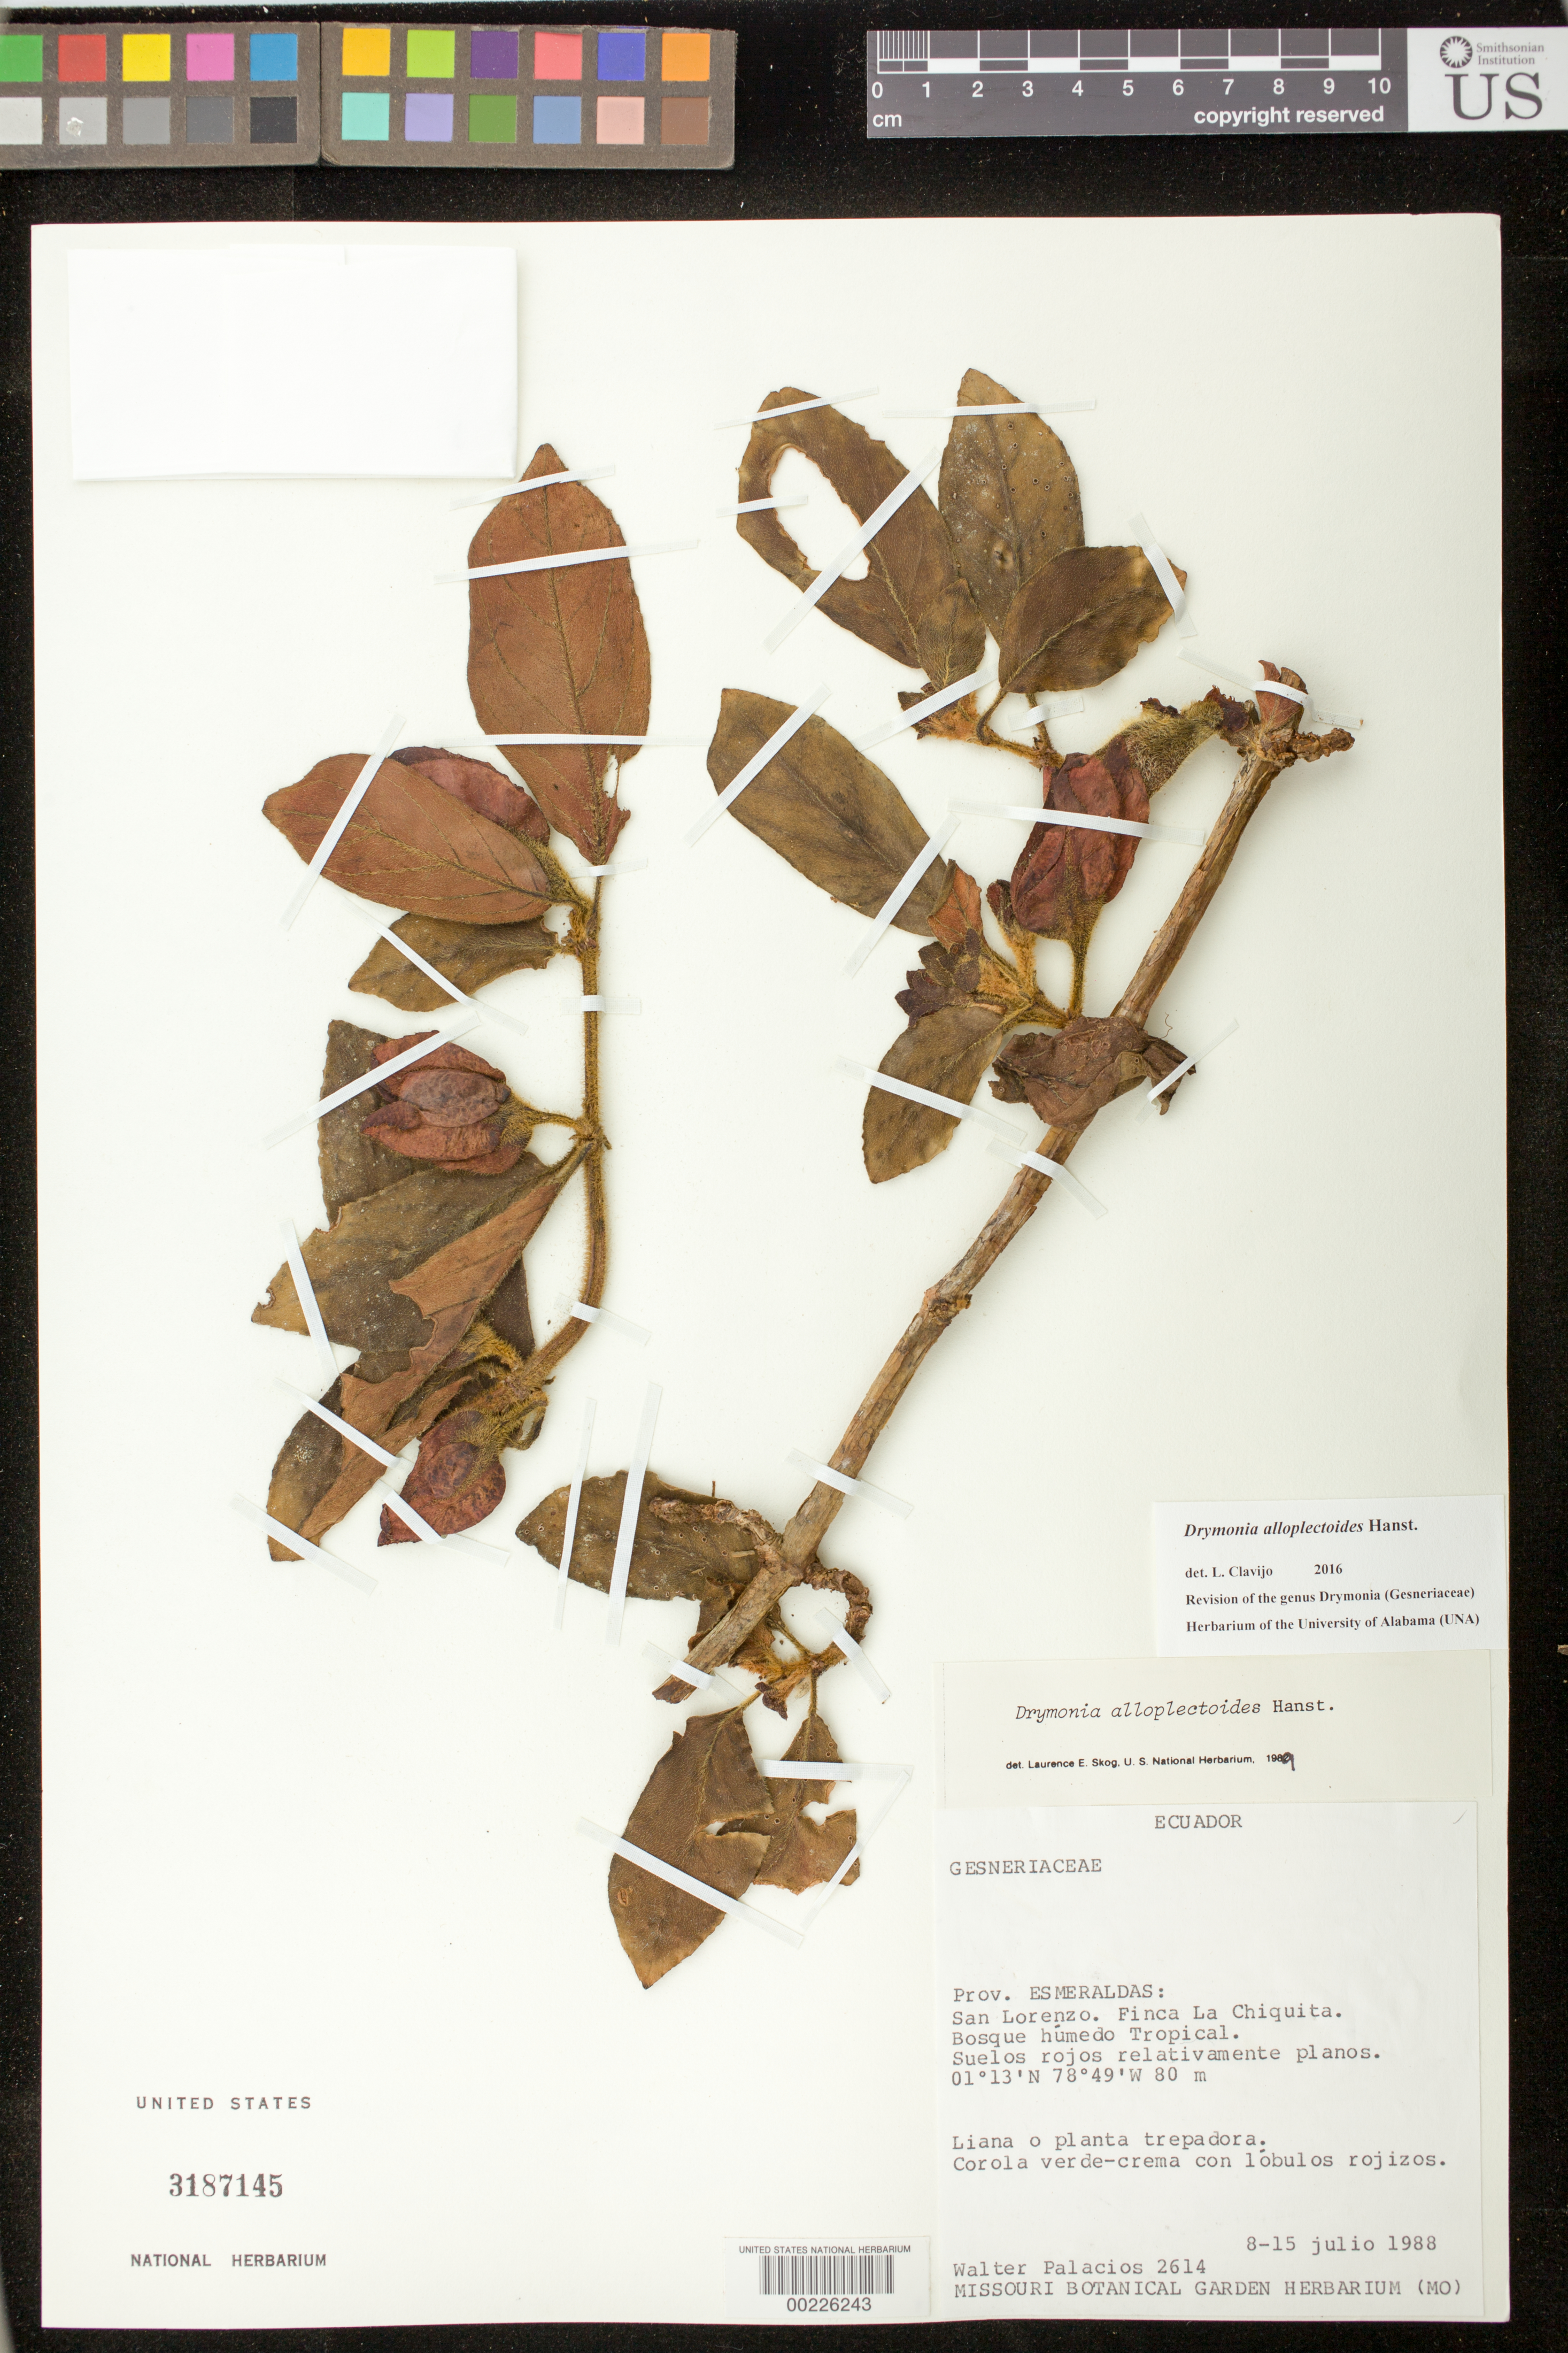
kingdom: Plantae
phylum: Tracheophyta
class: Magnoliopsida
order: Lamiales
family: Gesneriaceae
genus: Drymonia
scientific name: Drymonia alloplectoides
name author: Hanst.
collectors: W. Palacios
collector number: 2614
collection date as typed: Jul 1988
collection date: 1988-07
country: Ecuador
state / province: Esmeraldas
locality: San Lorenzo, Finca La Chiquita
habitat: Humid tropical forest, relatively flat red soil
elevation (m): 80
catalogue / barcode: US 3187145